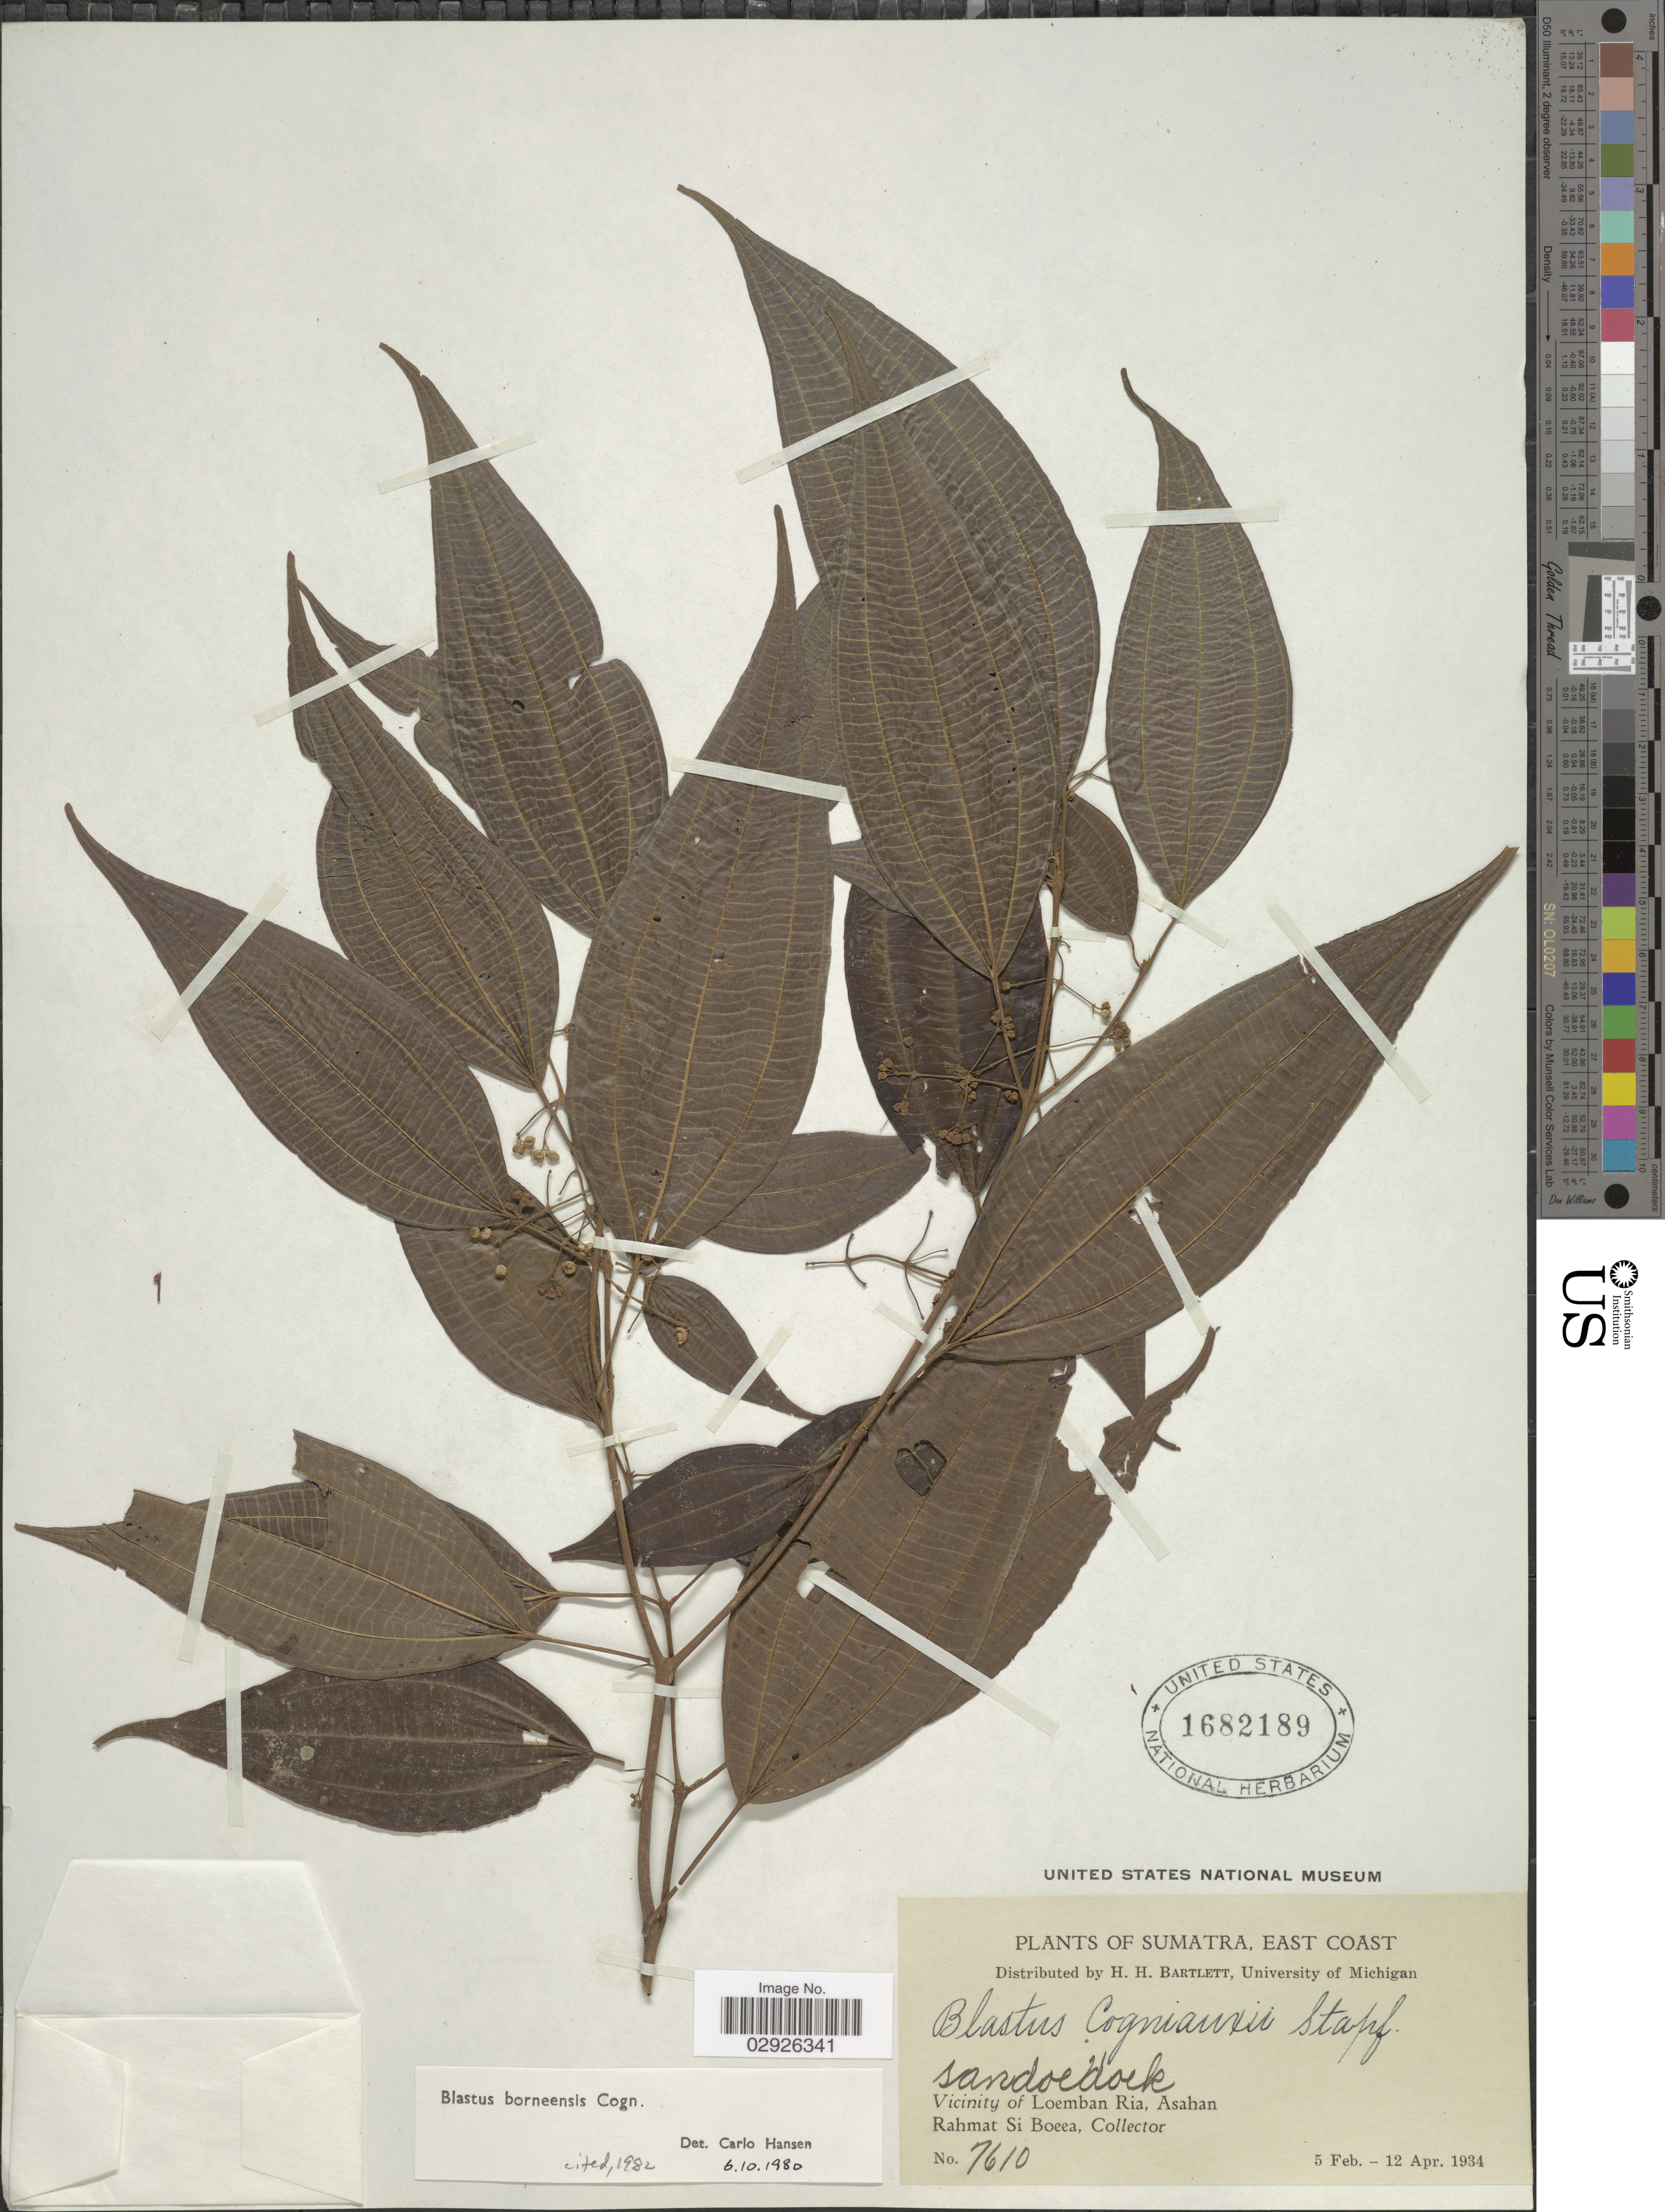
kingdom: Plantae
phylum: Tracheophyta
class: Magnoliopsida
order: Myrtales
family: Melastomataceae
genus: Blastus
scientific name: Blastus borneensis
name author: Cogn. ex Boerl.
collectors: Rahmat Si Boeea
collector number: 7610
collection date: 1934-02-05/1934-04-12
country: Indonesia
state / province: Sumatra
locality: East Coast, Vicinity of Loemban Ria, Asahan.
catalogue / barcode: US 1682189